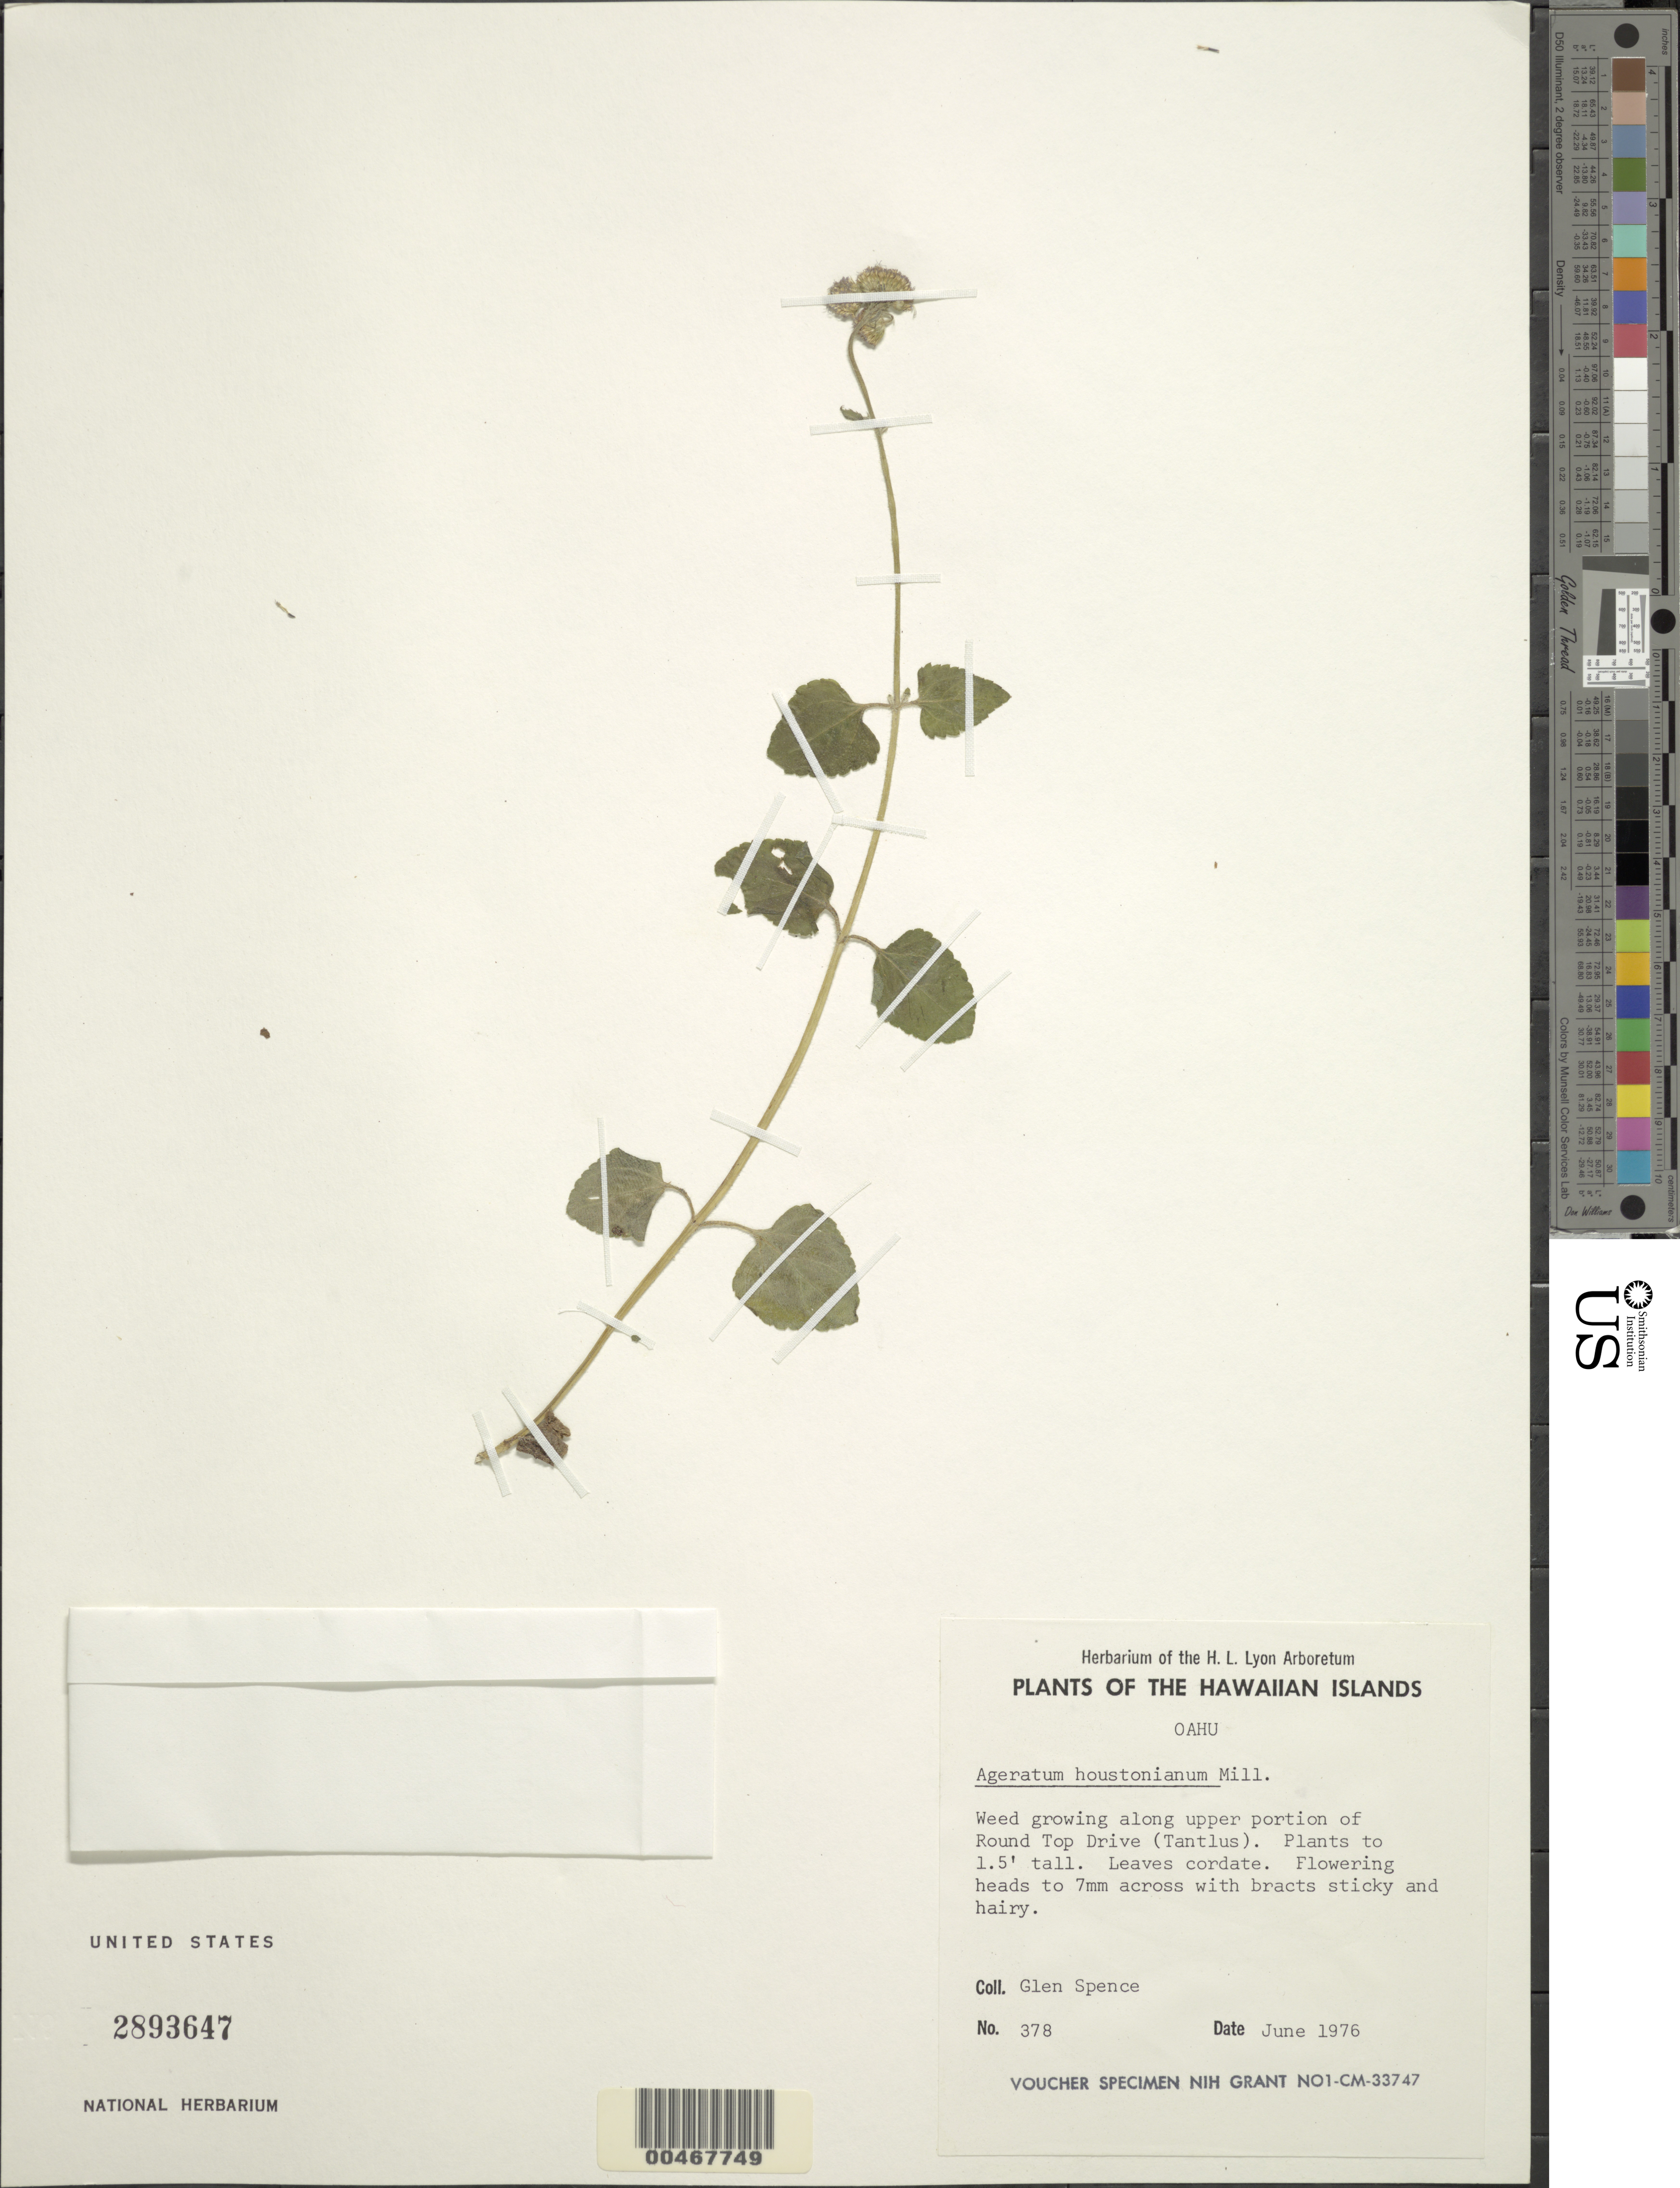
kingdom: Plantae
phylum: Tracheophyta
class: Magnoliopsida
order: Asterales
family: Asteraceae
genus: Ageratum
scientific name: Ageratum houstonianum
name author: Mill.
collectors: G. Spence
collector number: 378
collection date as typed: Jun 1976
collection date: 1976-06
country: United States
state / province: Hawaii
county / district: Honolulu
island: Oahu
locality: Along upper portion of Round Top Dr. (Tantalus)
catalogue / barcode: US 2893647